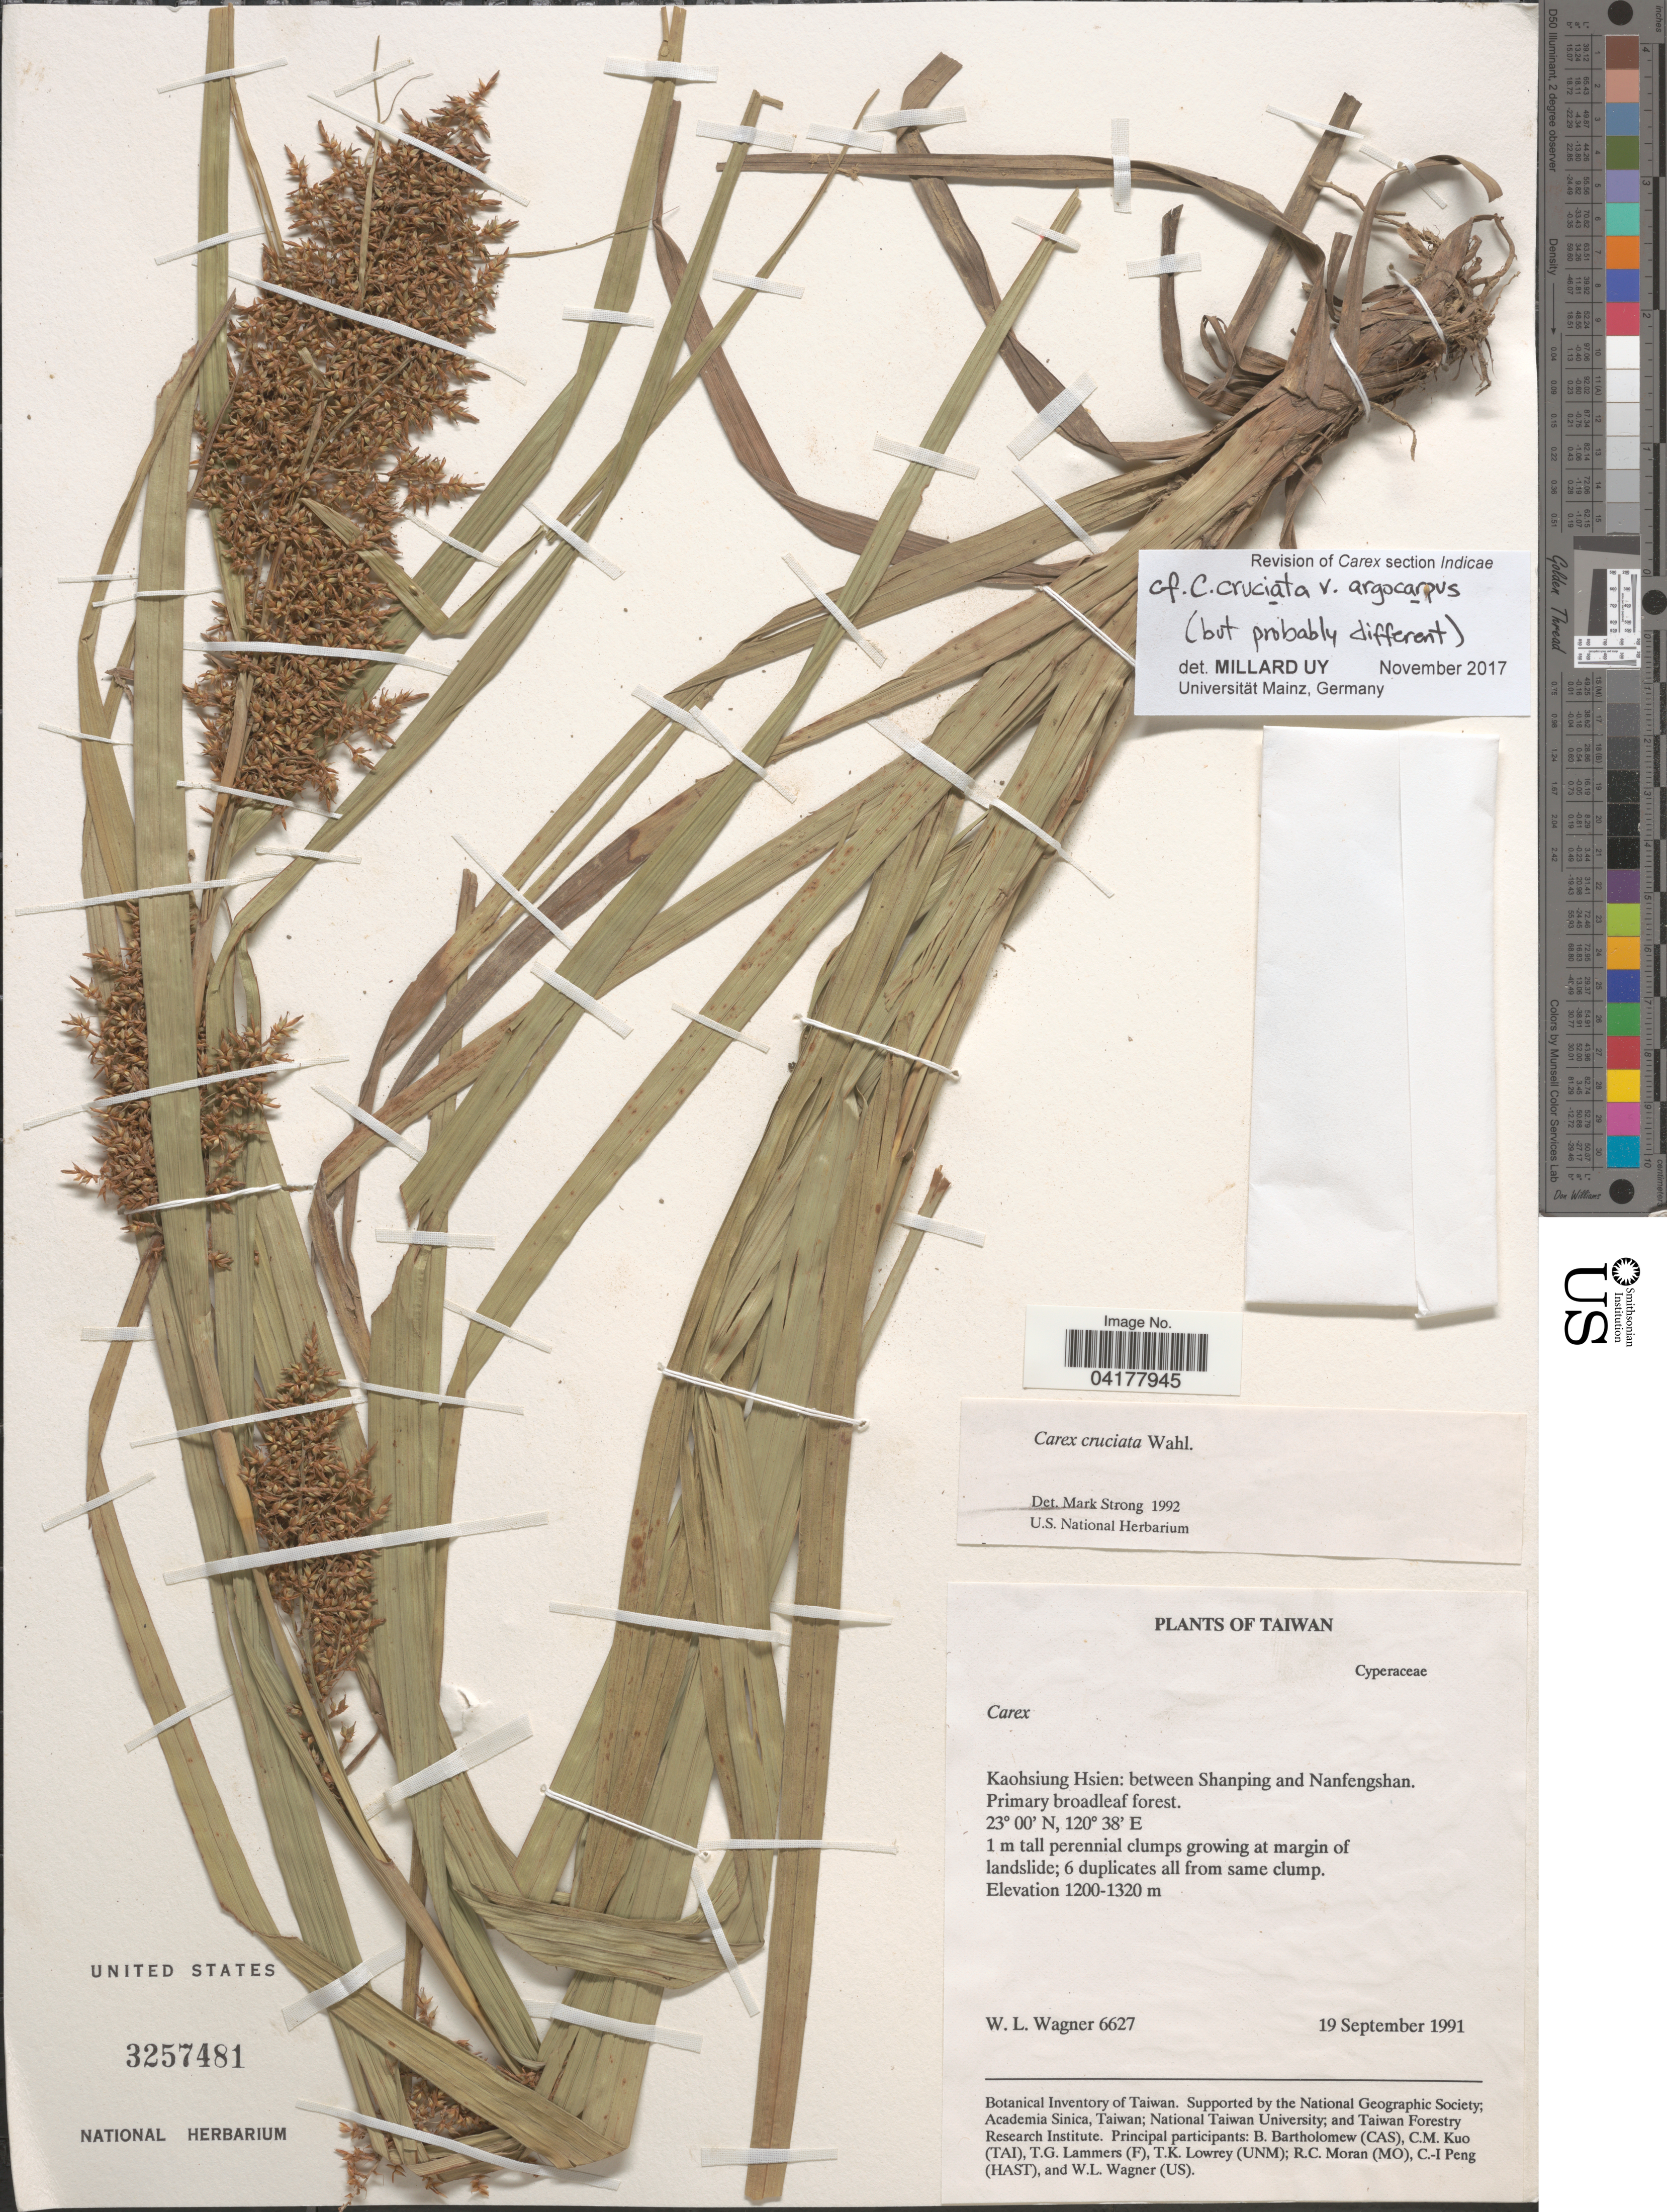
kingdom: Plantae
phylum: Tracheophyta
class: Liliopsida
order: Poales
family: Cyperaceae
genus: Carex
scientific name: Carex cruciata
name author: Wahlenb.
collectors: W. L. Wagner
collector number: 6627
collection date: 1991-09-19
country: Taiwan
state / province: Kaohsiung City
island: Taiwan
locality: Kaohsiung Hsien: between Shanping and Nanfengshan.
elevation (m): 1200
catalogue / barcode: US 3257481